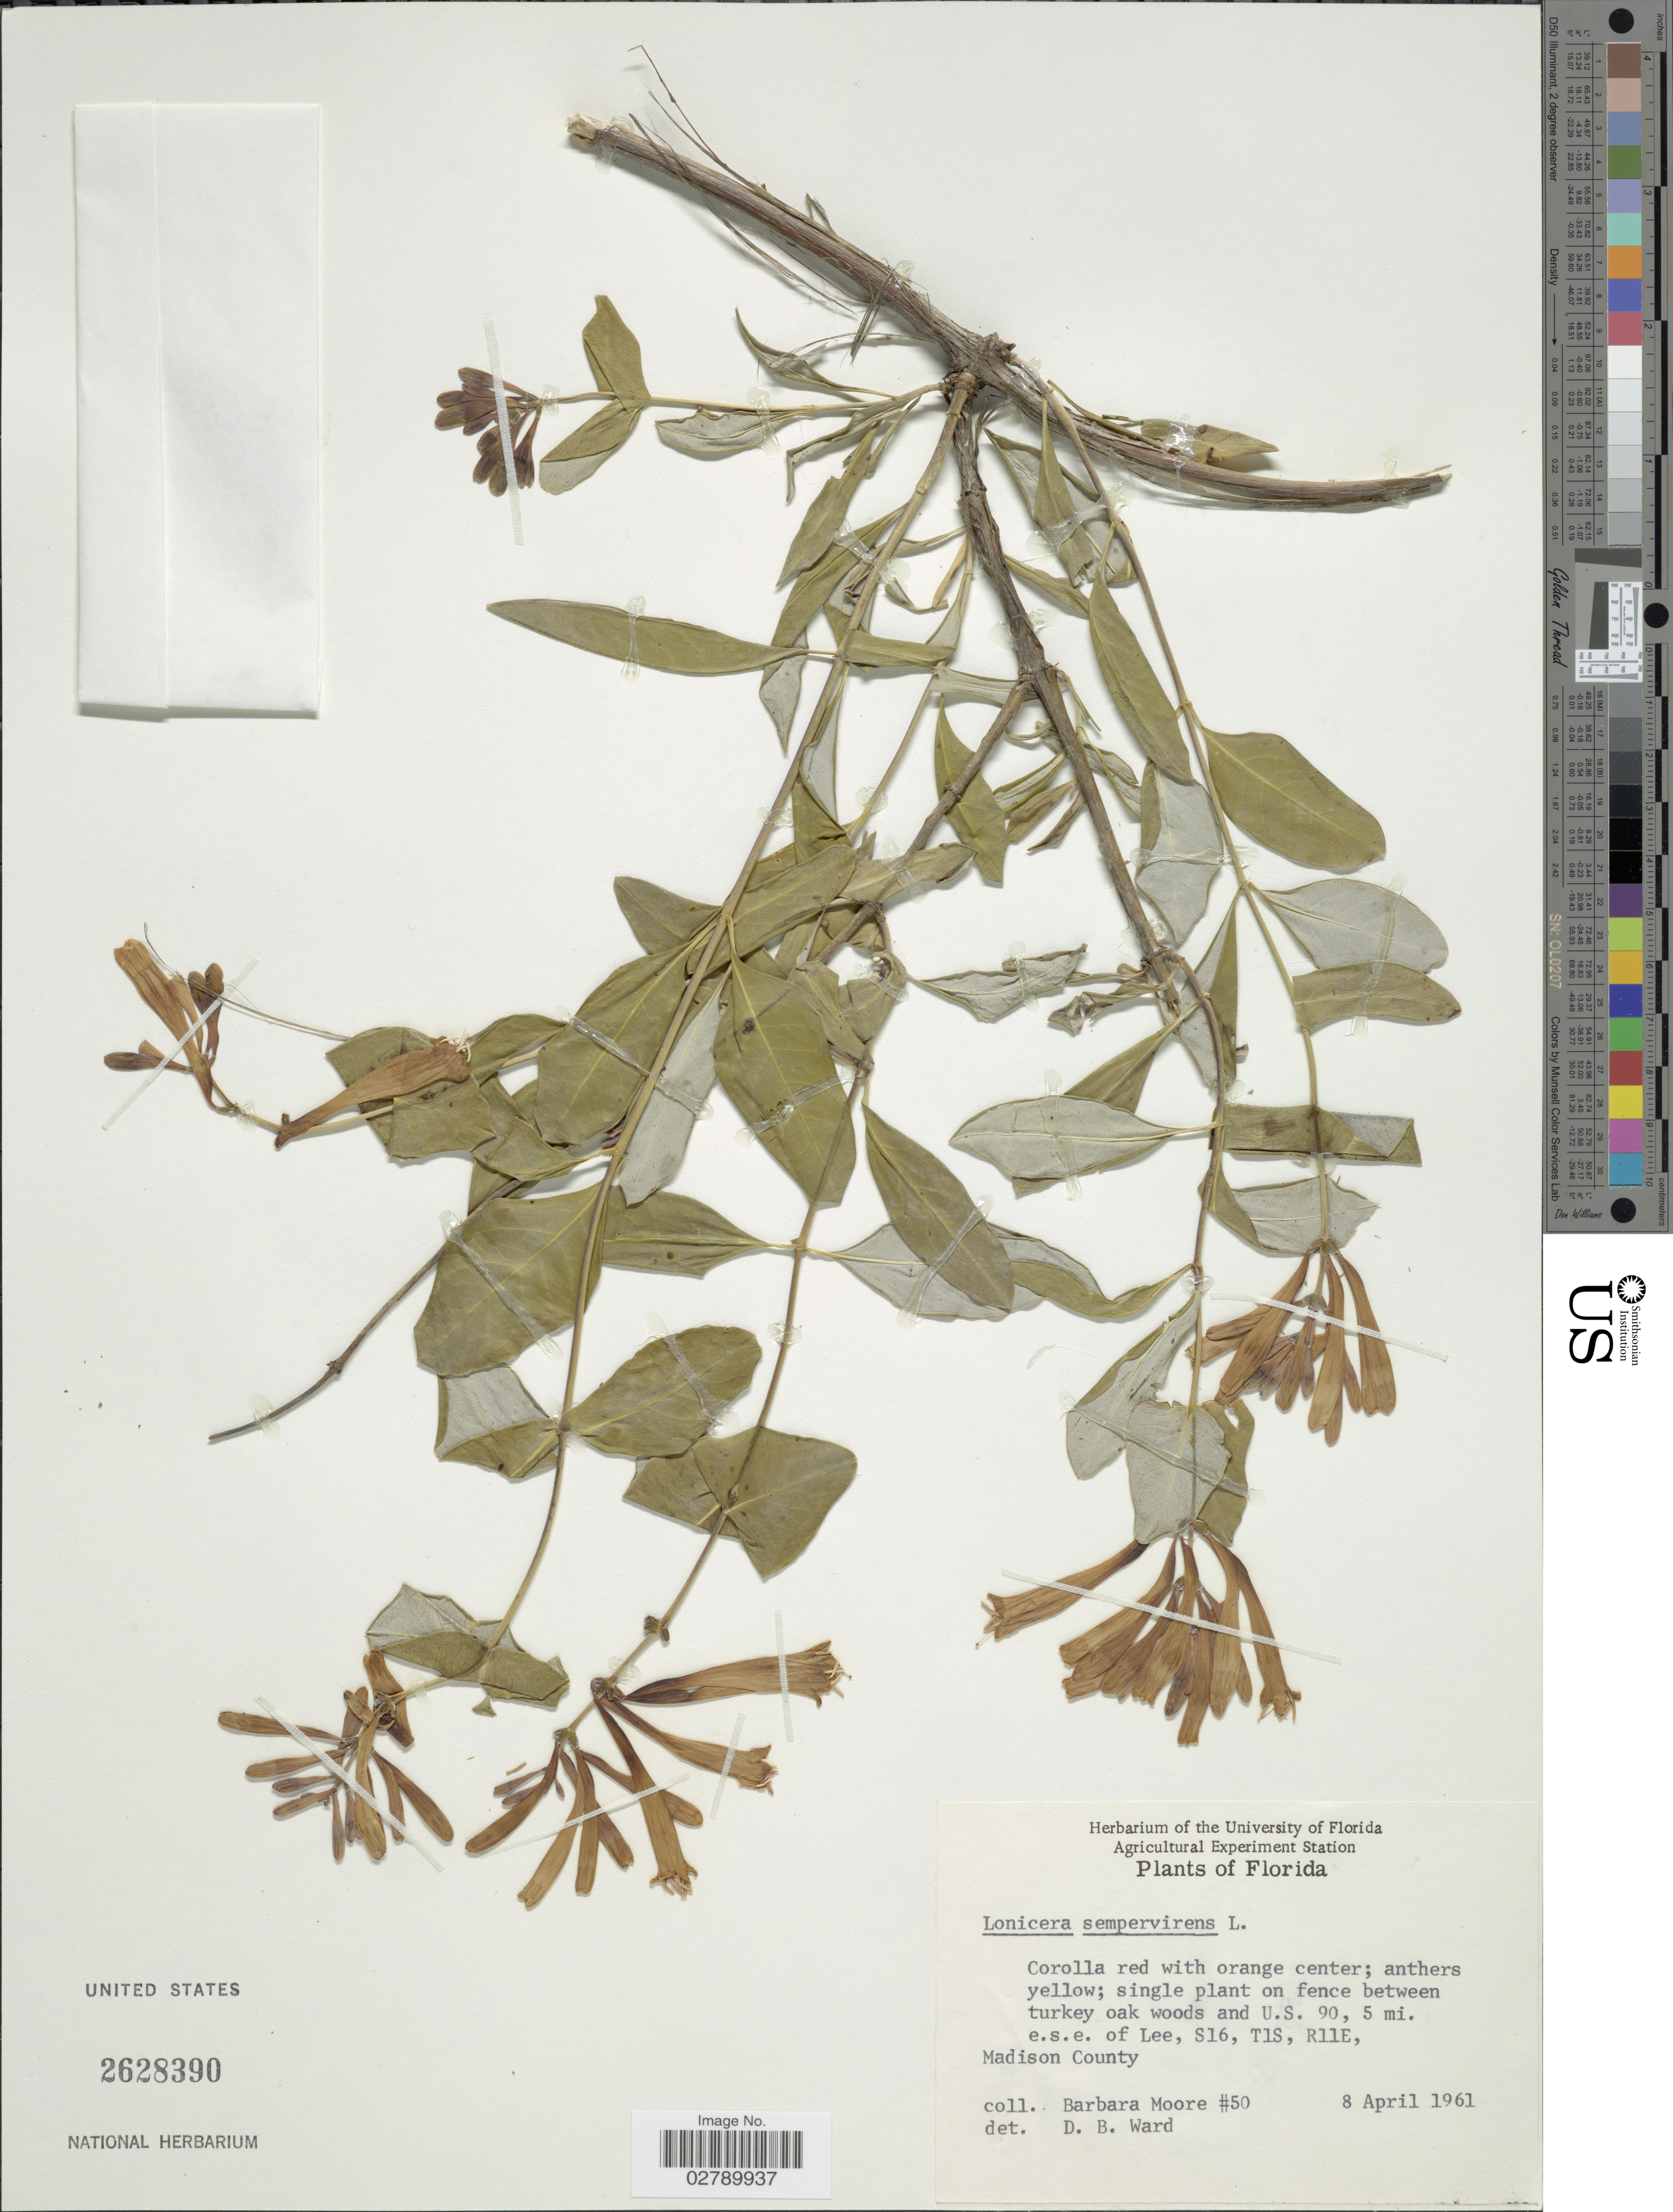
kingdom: Plantae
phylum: Tracheophyta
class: Magnoliopsida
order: Dipsacales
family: Caprifoliaceae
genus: Lonicera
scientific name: Lonicera sempervirens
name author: L.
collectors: B. Moore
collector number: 50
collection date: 1961-04-08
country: United States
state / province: Florida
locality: On fence between turkey oak woods and U.S. 90, 5 mi. e.s.e. of Lee, S16, T1S, R11E, Madison County.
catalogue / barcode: US 2628390